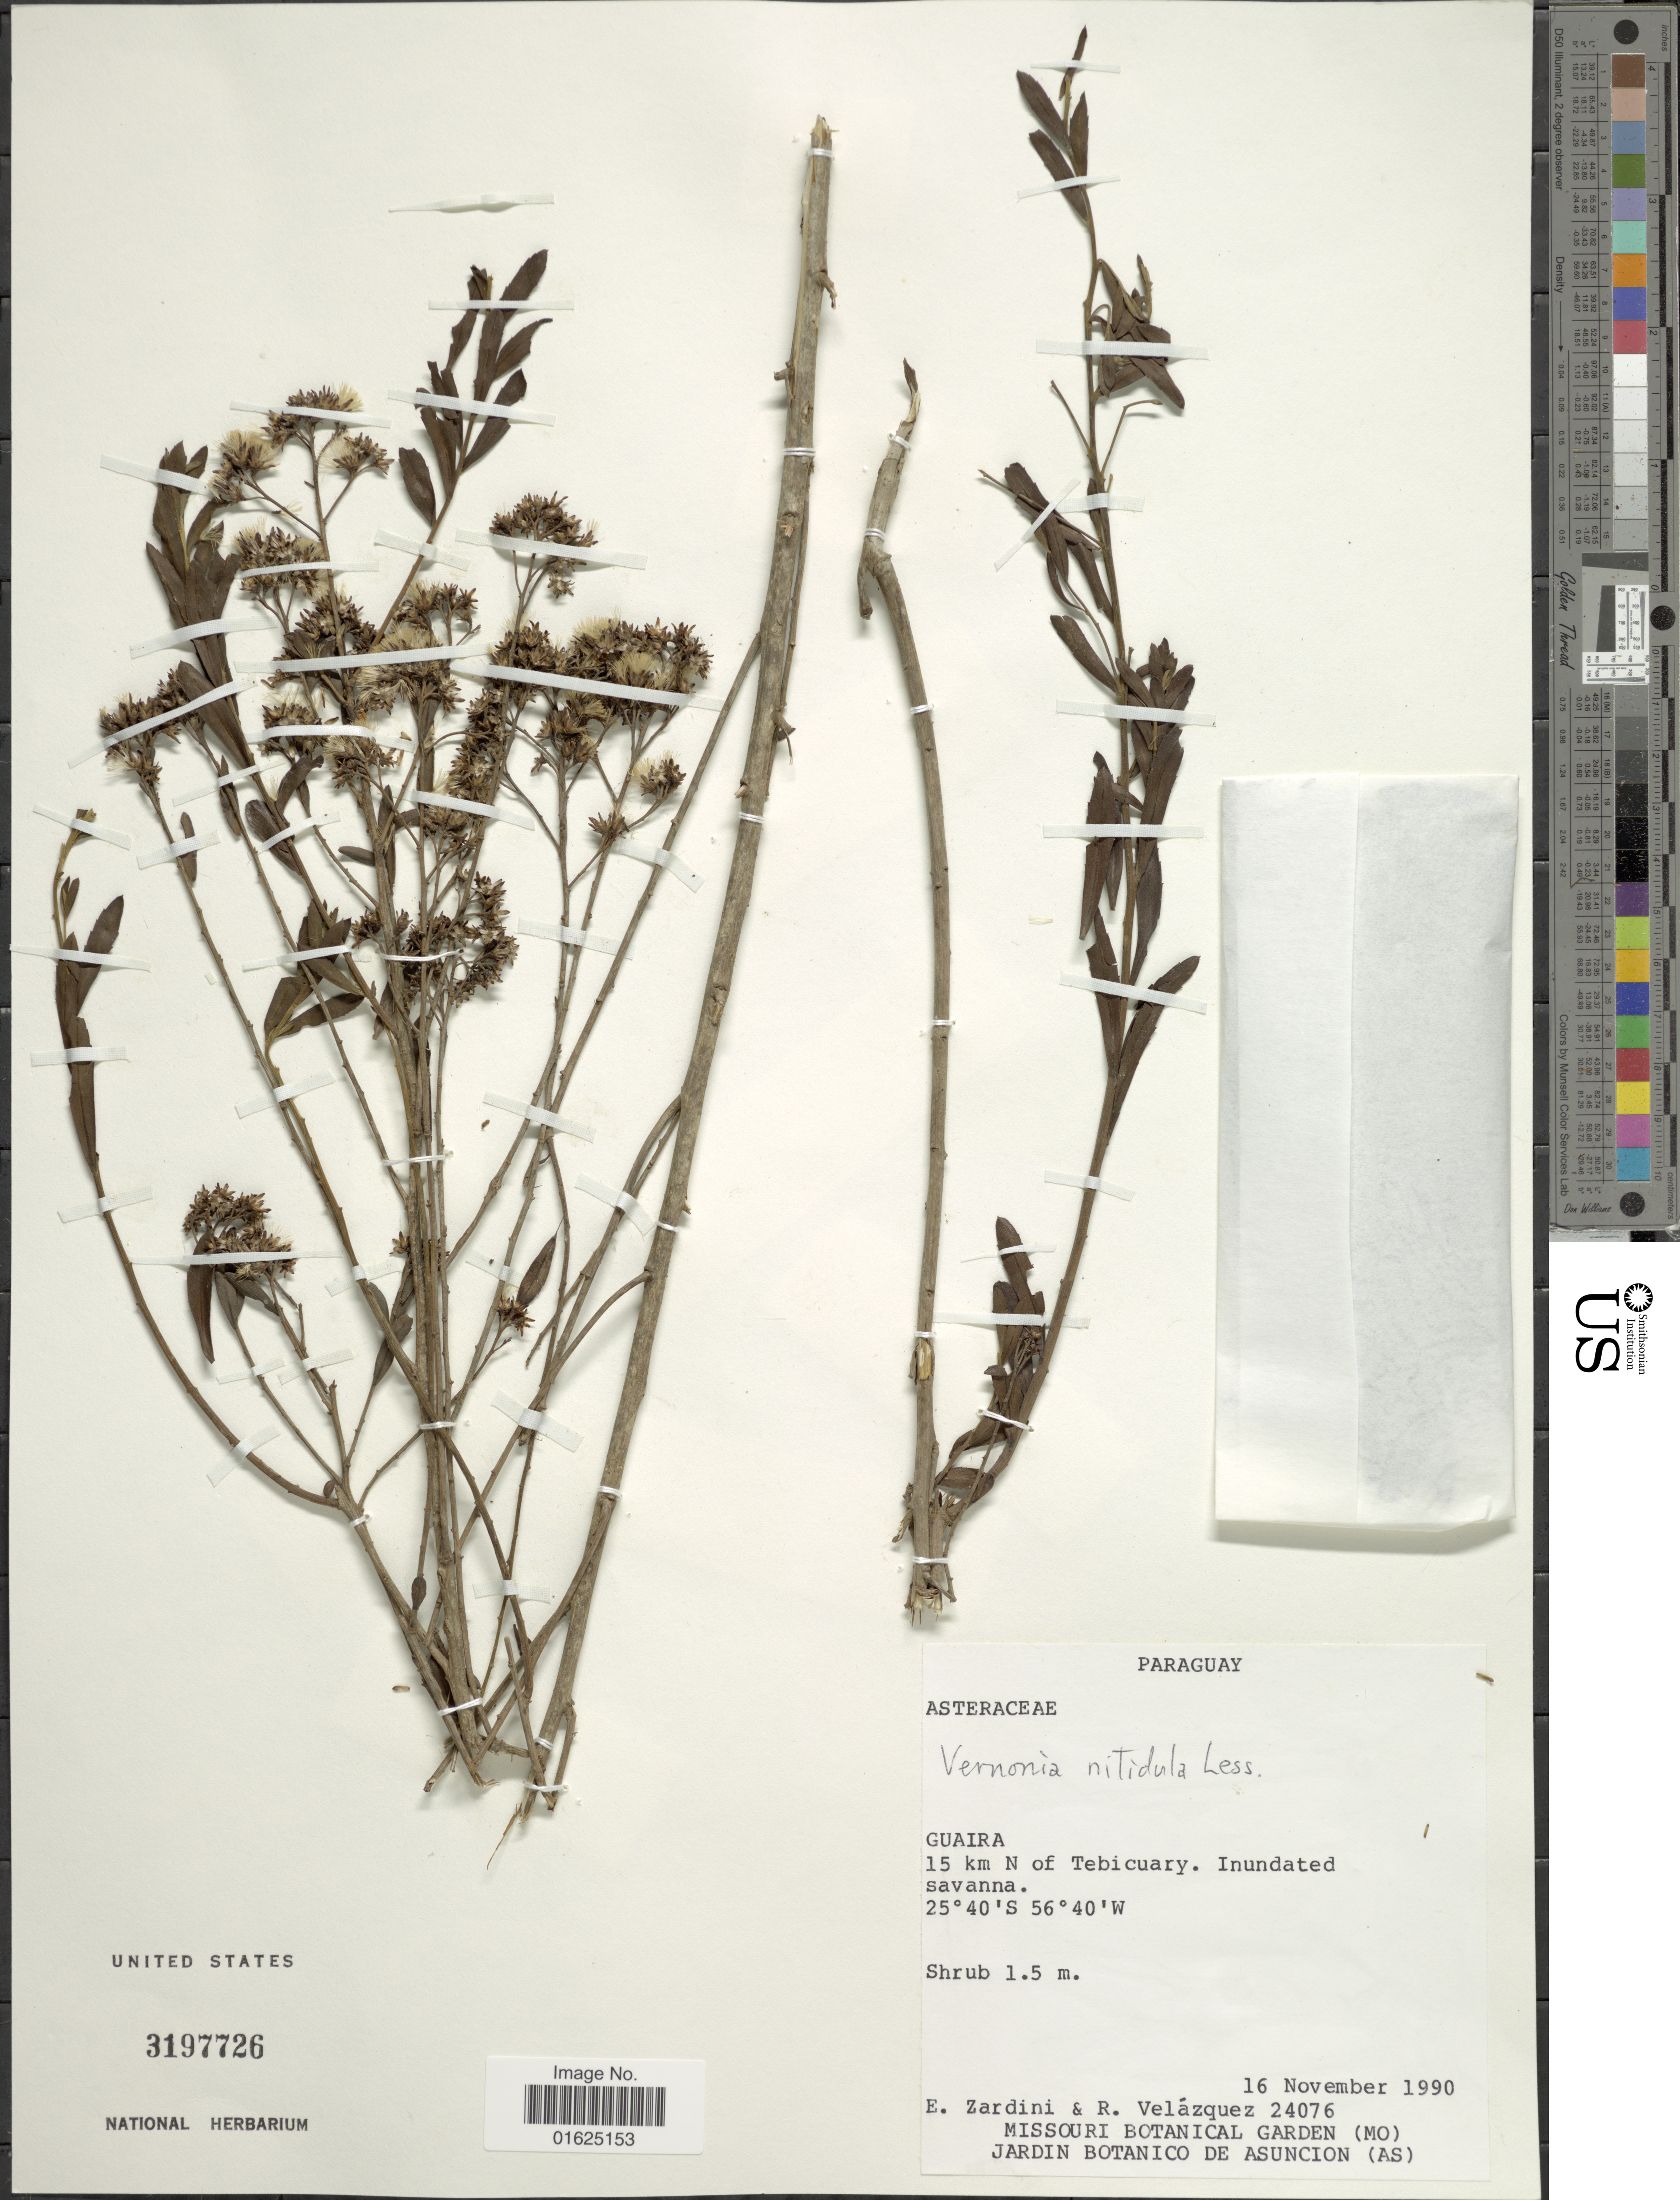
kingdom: Plantae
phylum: Tracheophyta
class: Magnoliopsida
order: Asterales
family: Asteraceae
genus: Vernonanthura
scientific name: Vernonanthura montevidensis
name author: (Spreng.) H. Rob.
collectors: E. M. Zardini & R. Velázquez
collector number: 24076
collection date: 1990-11-16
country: Paraguay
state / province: Guaira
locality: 15 km N of Tebicuary. Inundated savanna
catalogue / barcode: US 3197726